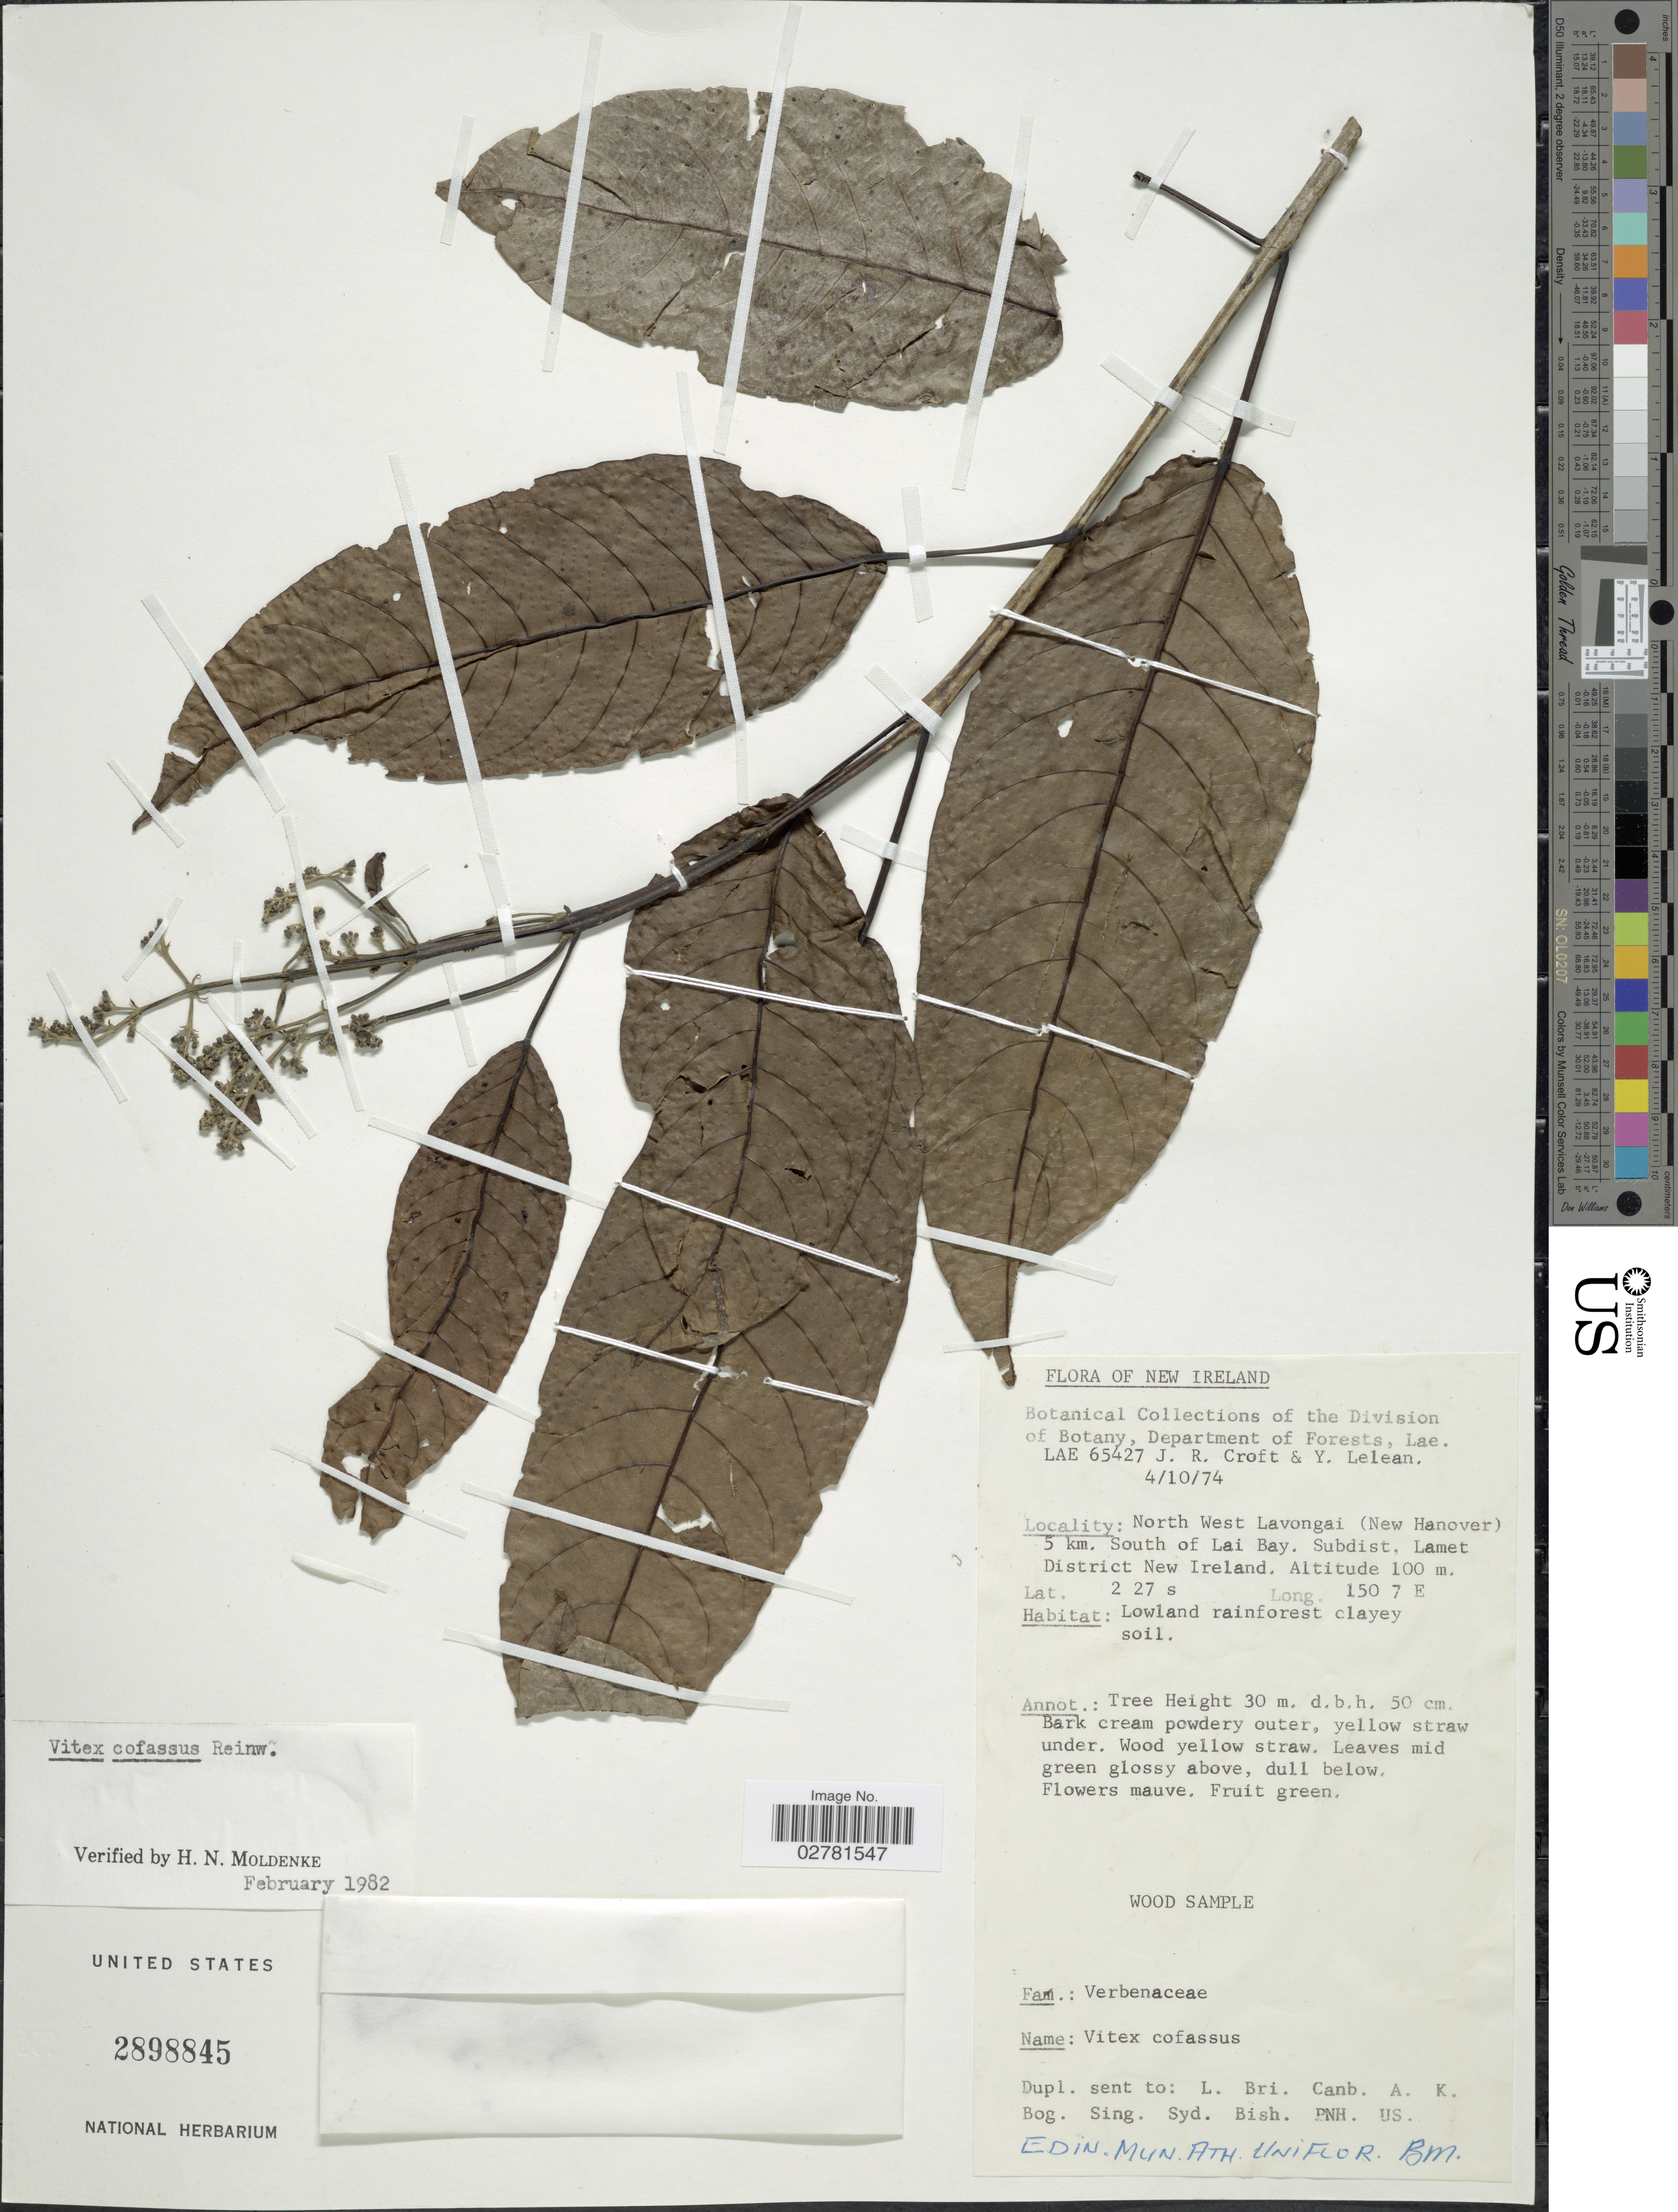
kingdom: Plantae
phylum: Tracheophyta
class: Magnoliopsida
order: Lamiales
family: Lamiaceae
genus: Vitex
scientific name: Vitex cofassus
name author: Reinw. ex Blume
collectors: J. R. Croft & Y. Lelean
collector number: LAE65427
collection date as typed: Transcribed d/m/y: 4/10/74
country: Papua New Guinea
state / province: New Ireland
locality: New Guinea. North West Lavongai (New Hanover) 5 km. South of Lai Bay. Subdist. Lamet District New Ireland.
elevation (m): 100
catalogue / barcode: US 2898845